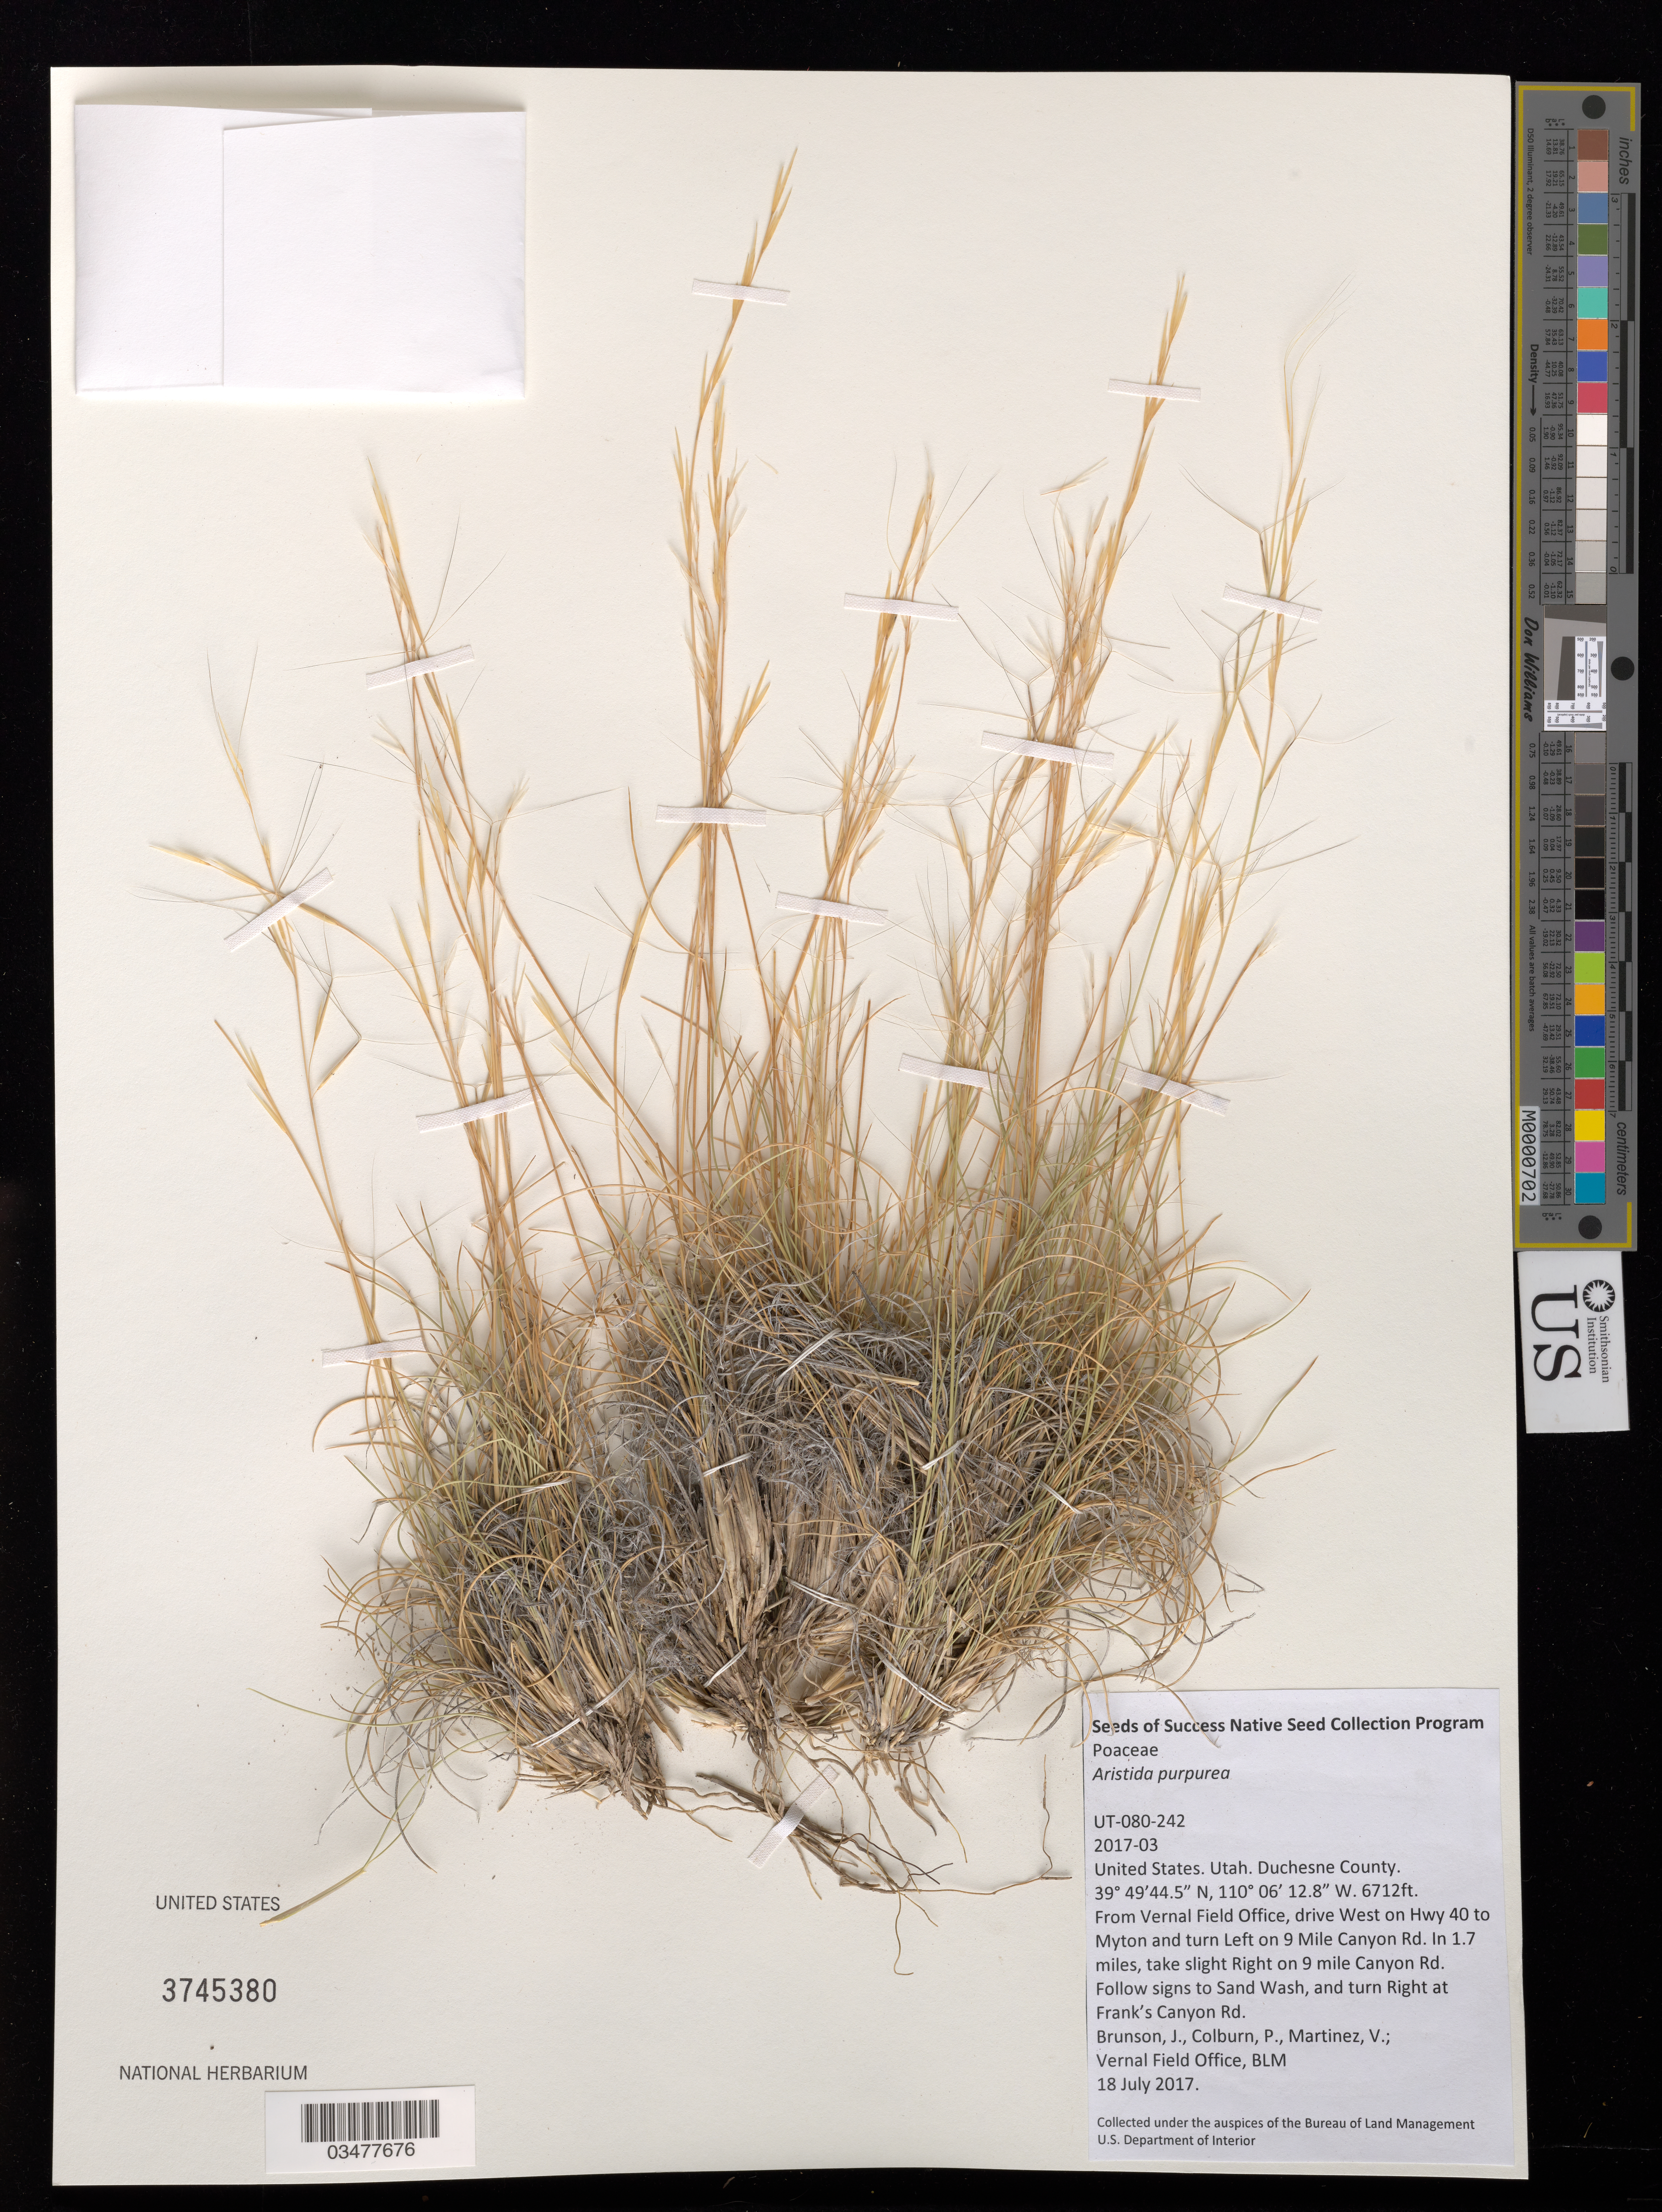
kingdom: Plantae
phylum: Tracheophyta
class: Liliopsida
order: Poales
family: Poaceae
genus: Aristida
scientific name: Aristida purpurea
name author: Nutt.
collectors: J. Brunson, P. Colburn & V. Martinez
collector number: UT080-242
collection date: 2017-07-18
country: United States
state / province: Utah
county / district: Duchesne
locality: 9 mi. Canyon Rd, follow signs to Sand Wash, turn Right at Frank's Canyon Rd.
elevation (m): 2046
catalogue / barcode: US 3745380